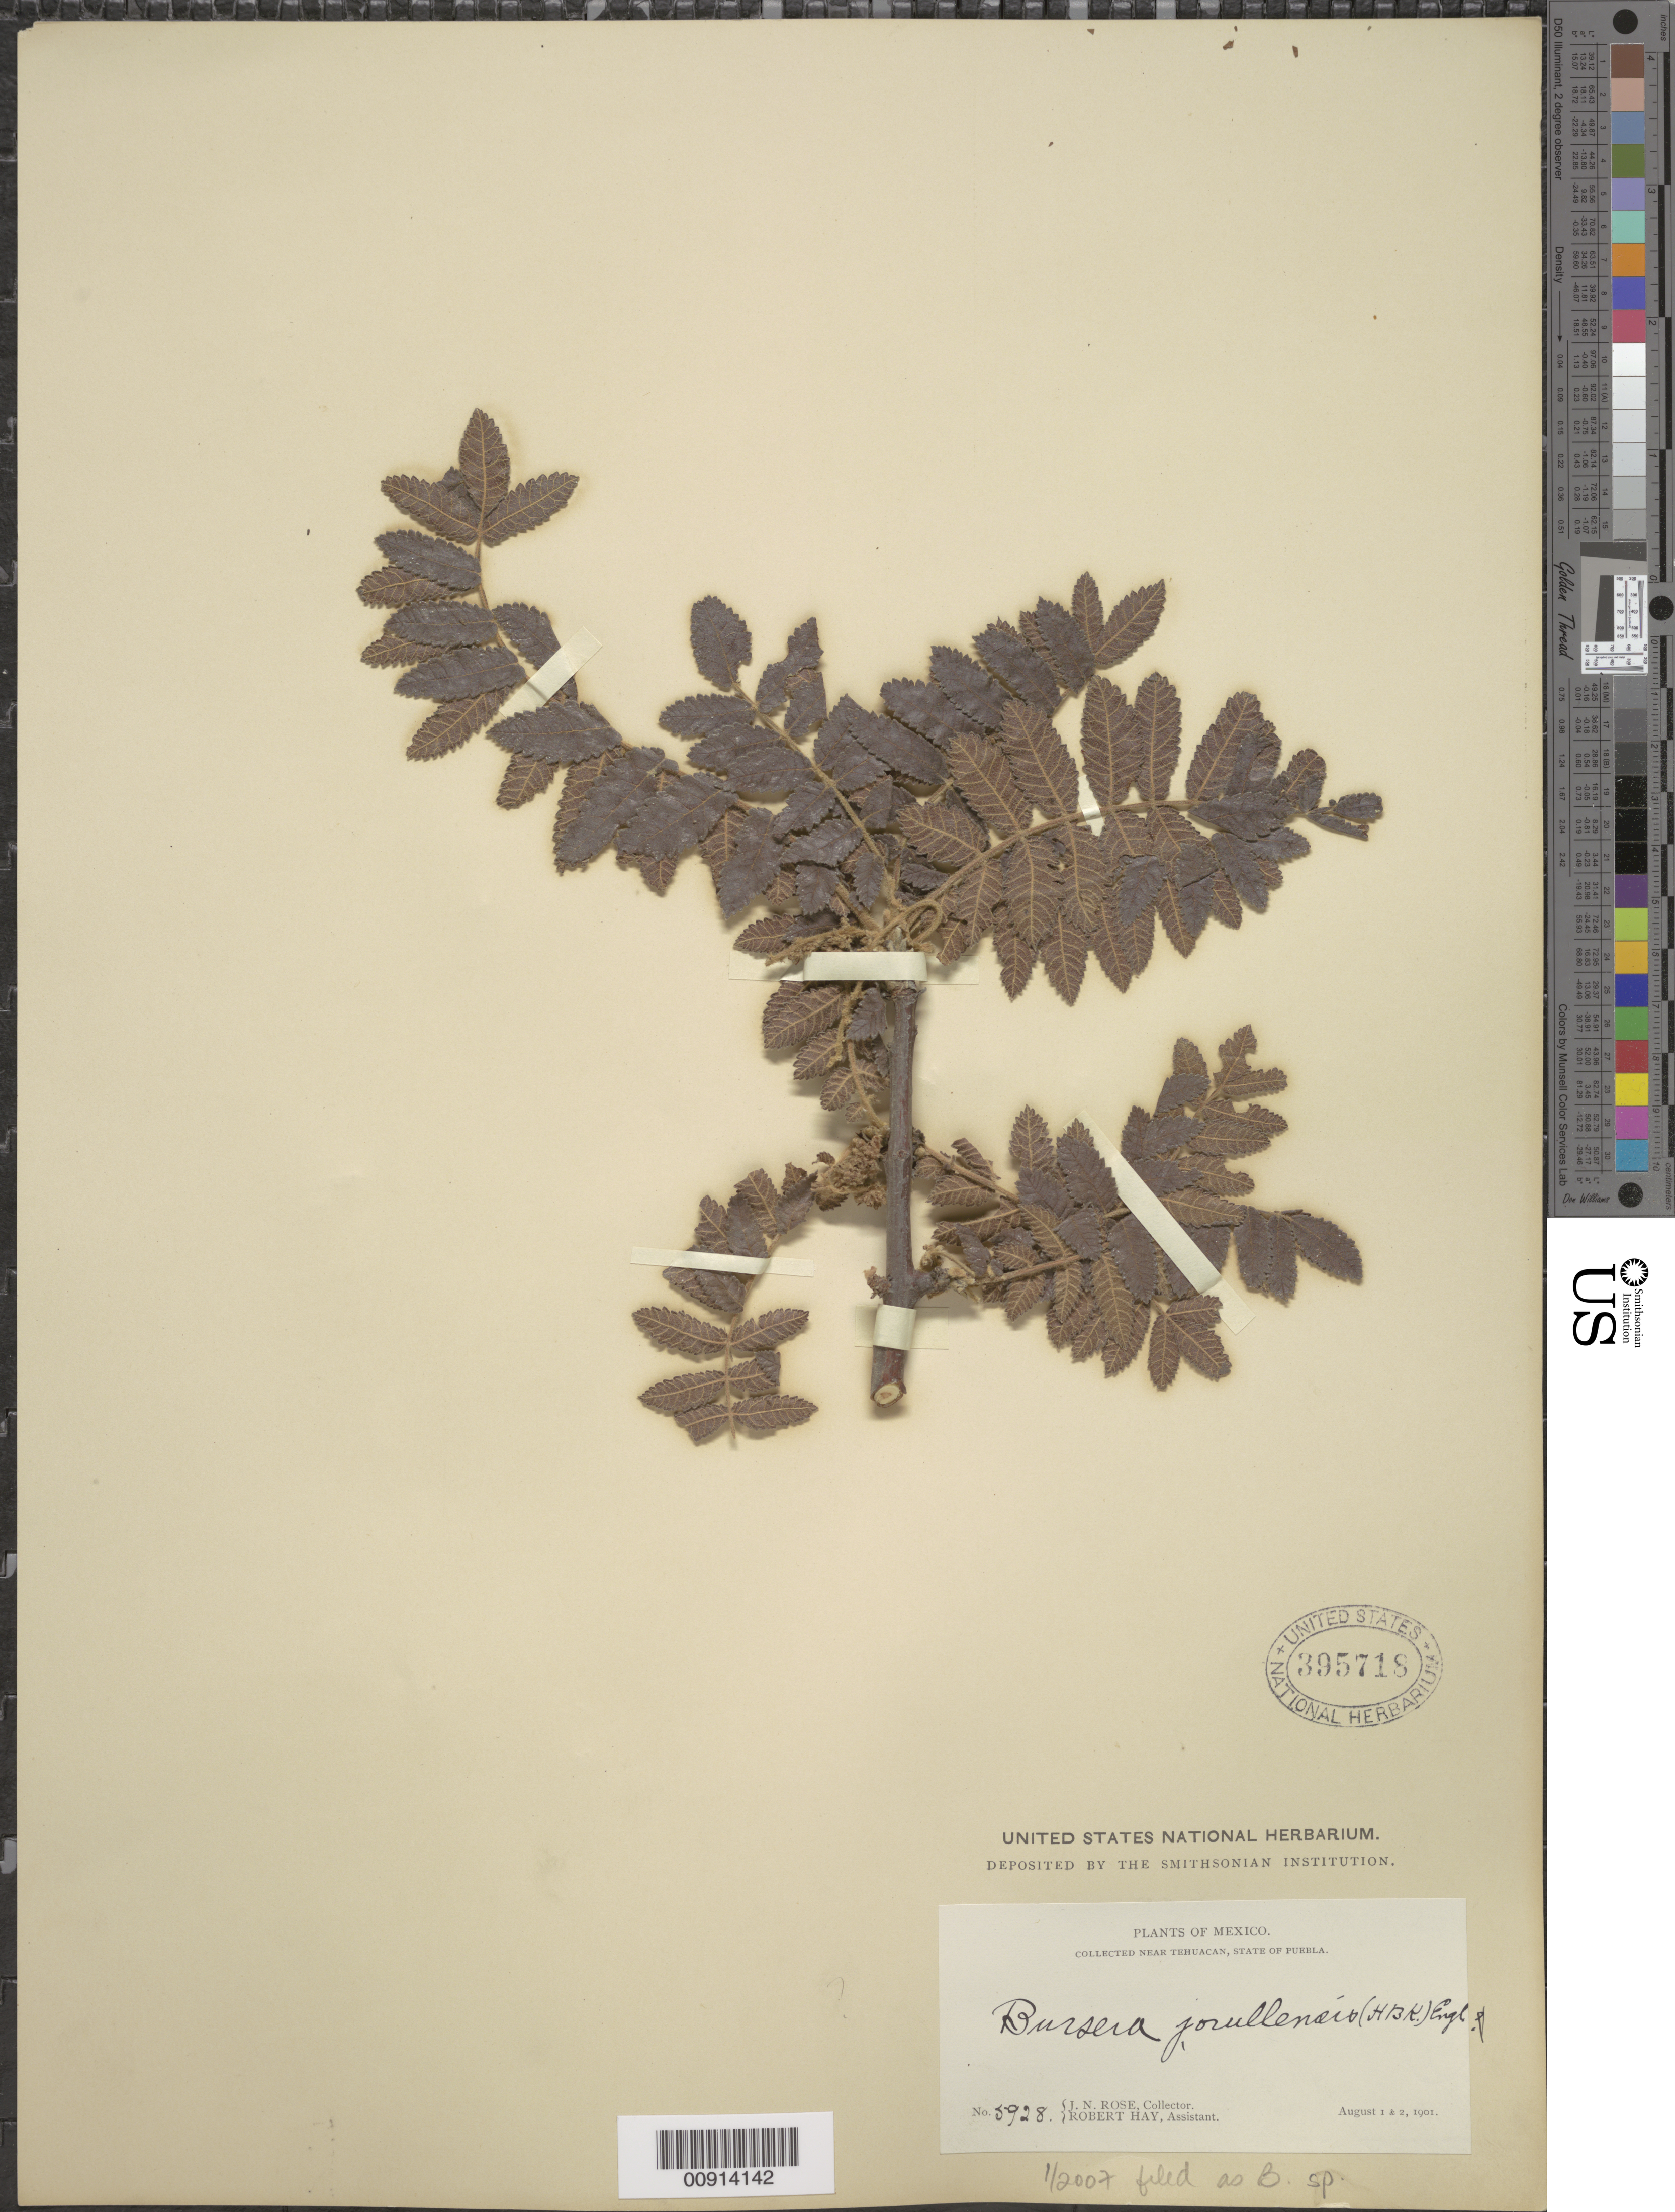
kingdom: Plantae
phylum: Tracheophyta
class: Magnoliopsida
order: Sapindales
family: Burseraceae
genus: Bursera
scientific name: Bursera sp.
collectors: J. N. Rose & R. Hay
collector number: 5928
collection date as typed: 01 Aug 1901 to 02 Aug 1901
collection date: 1901-08-01/1901-08-02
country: Mexico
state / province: Puebla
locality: Near Tehuacán, State of Puebla.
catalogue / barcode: US 395718